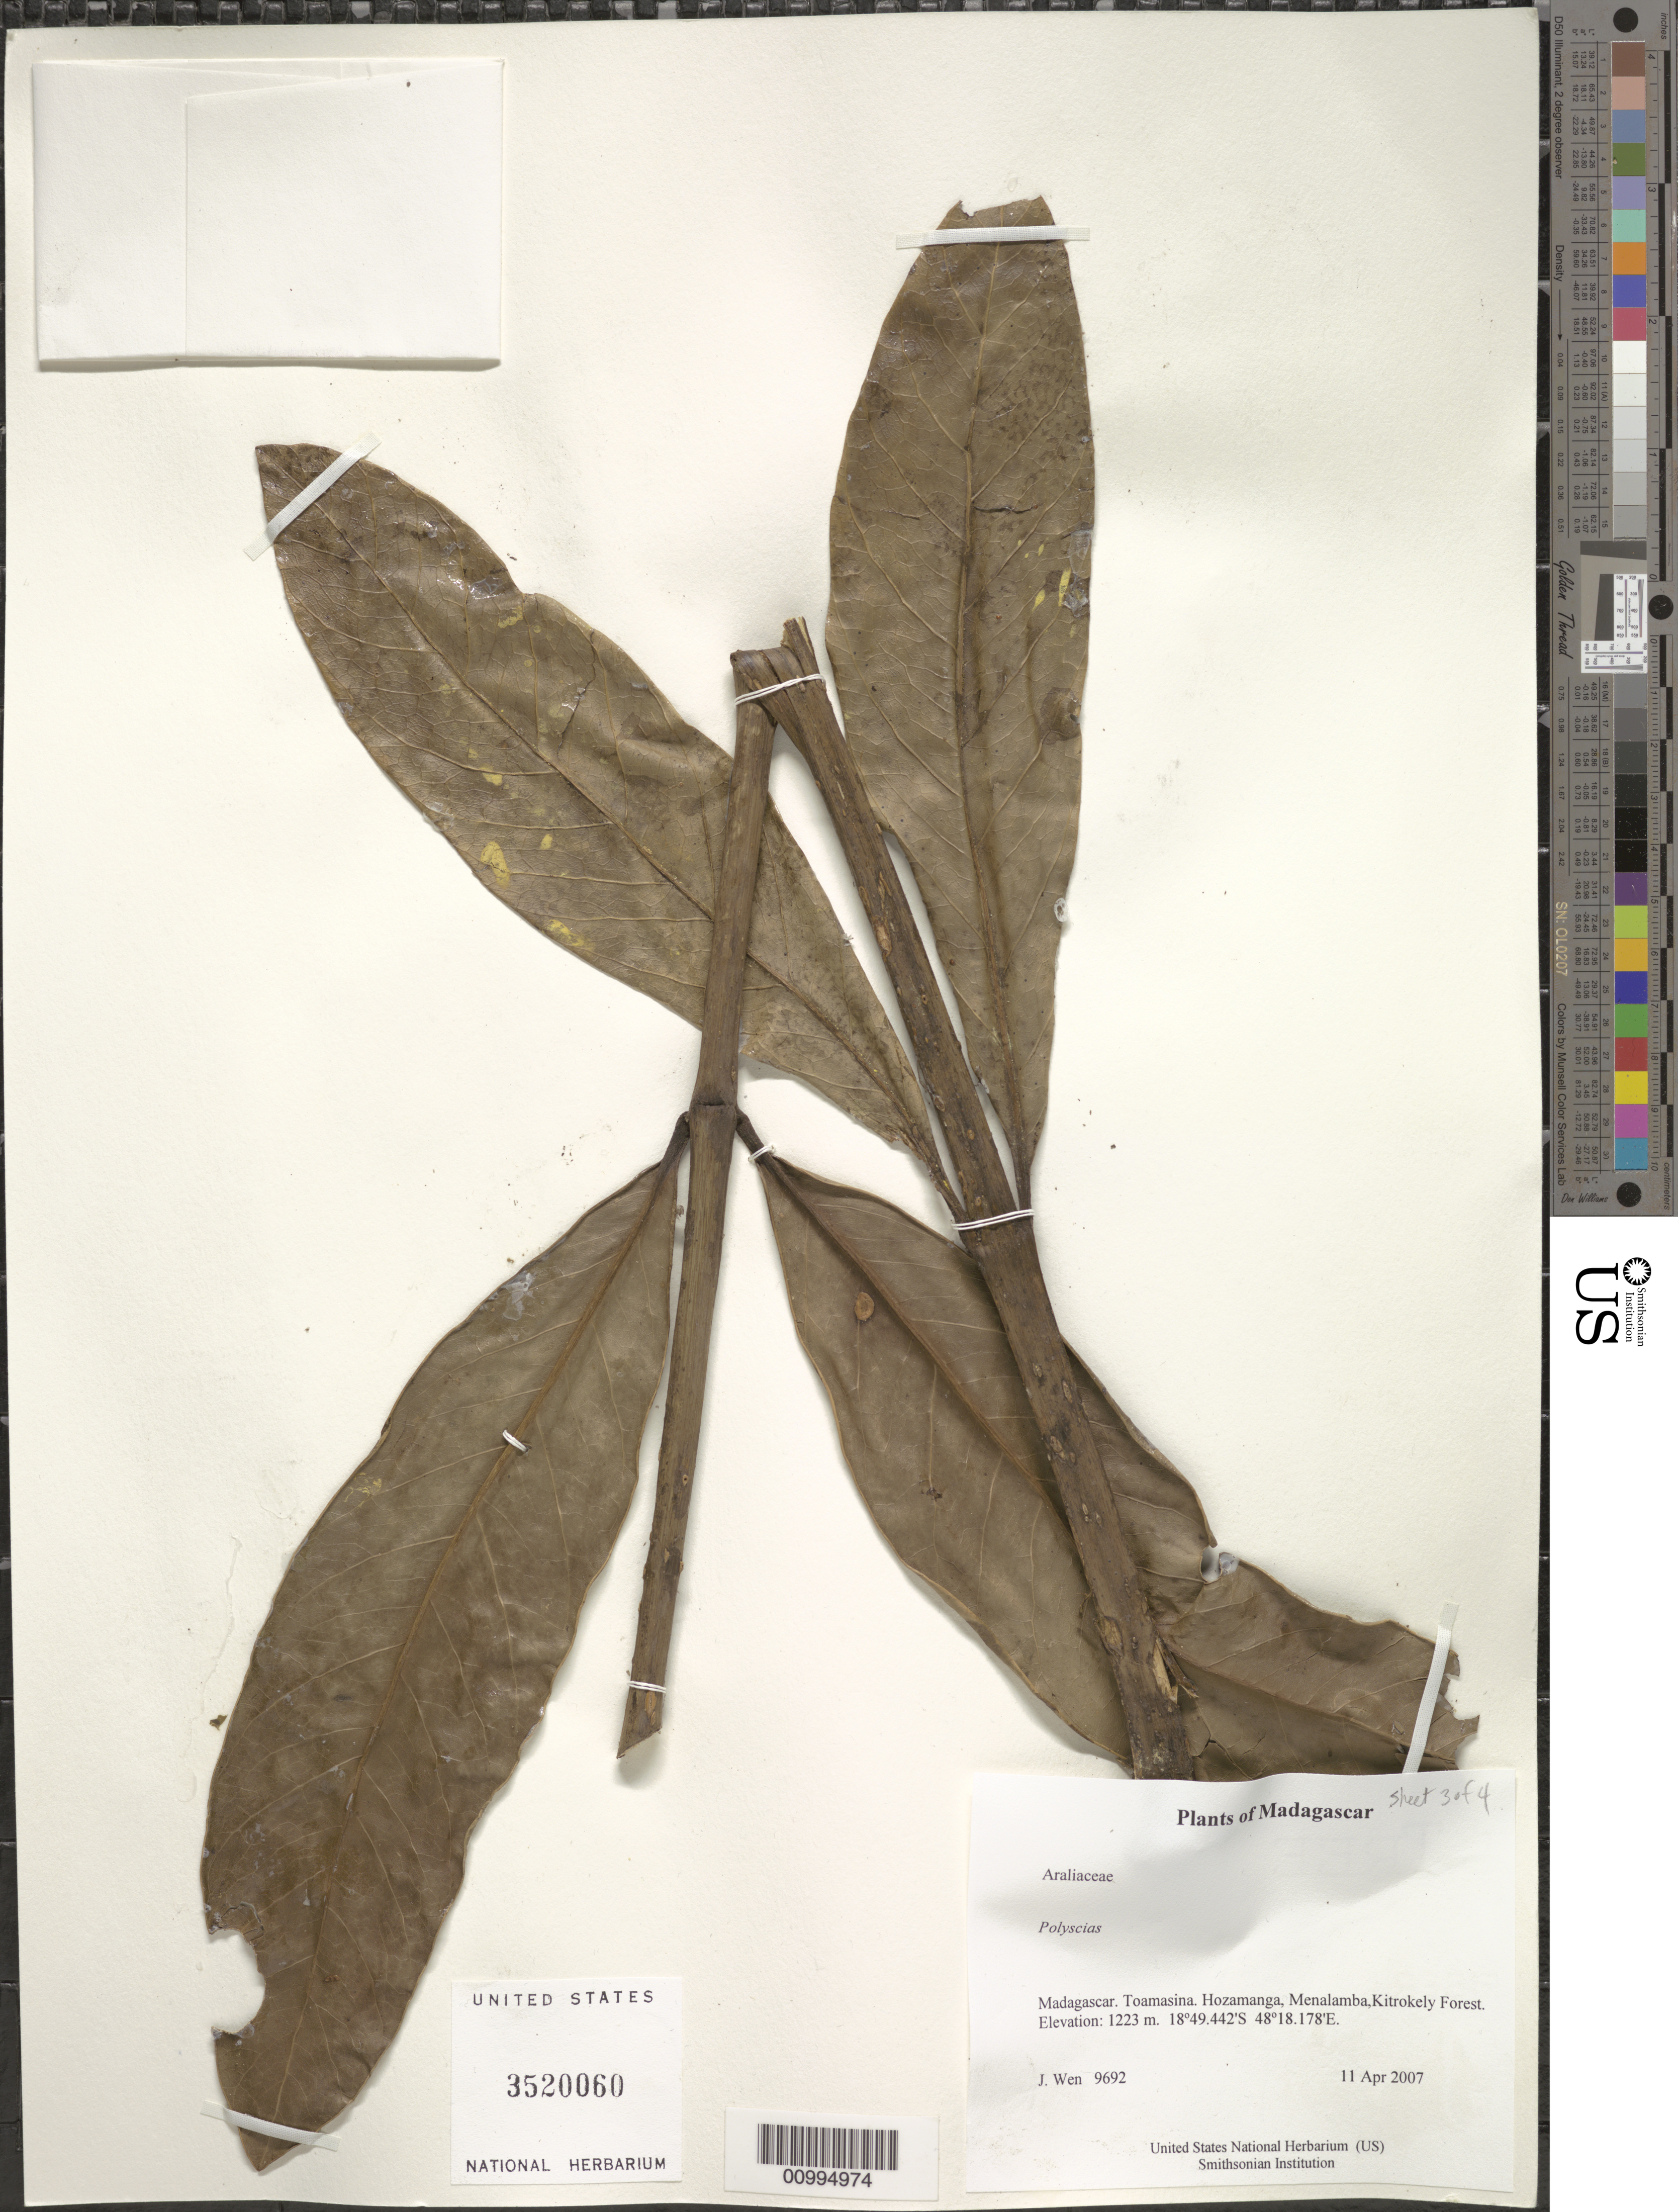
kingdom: Plantae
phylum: Tracheophyta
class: Magnoliopsida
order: Apiales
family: Araliaceae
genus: Polyscias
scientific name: Polyscias sp.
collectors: J. Wen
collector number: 9692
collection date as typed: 11 Apr 2007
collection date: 2007-04-11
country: Madagascar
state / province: Alaotra Mangoro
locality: Hozamanga, Menalamba, Kitrokely Forest.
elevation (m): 1223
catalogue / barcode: US 3520060